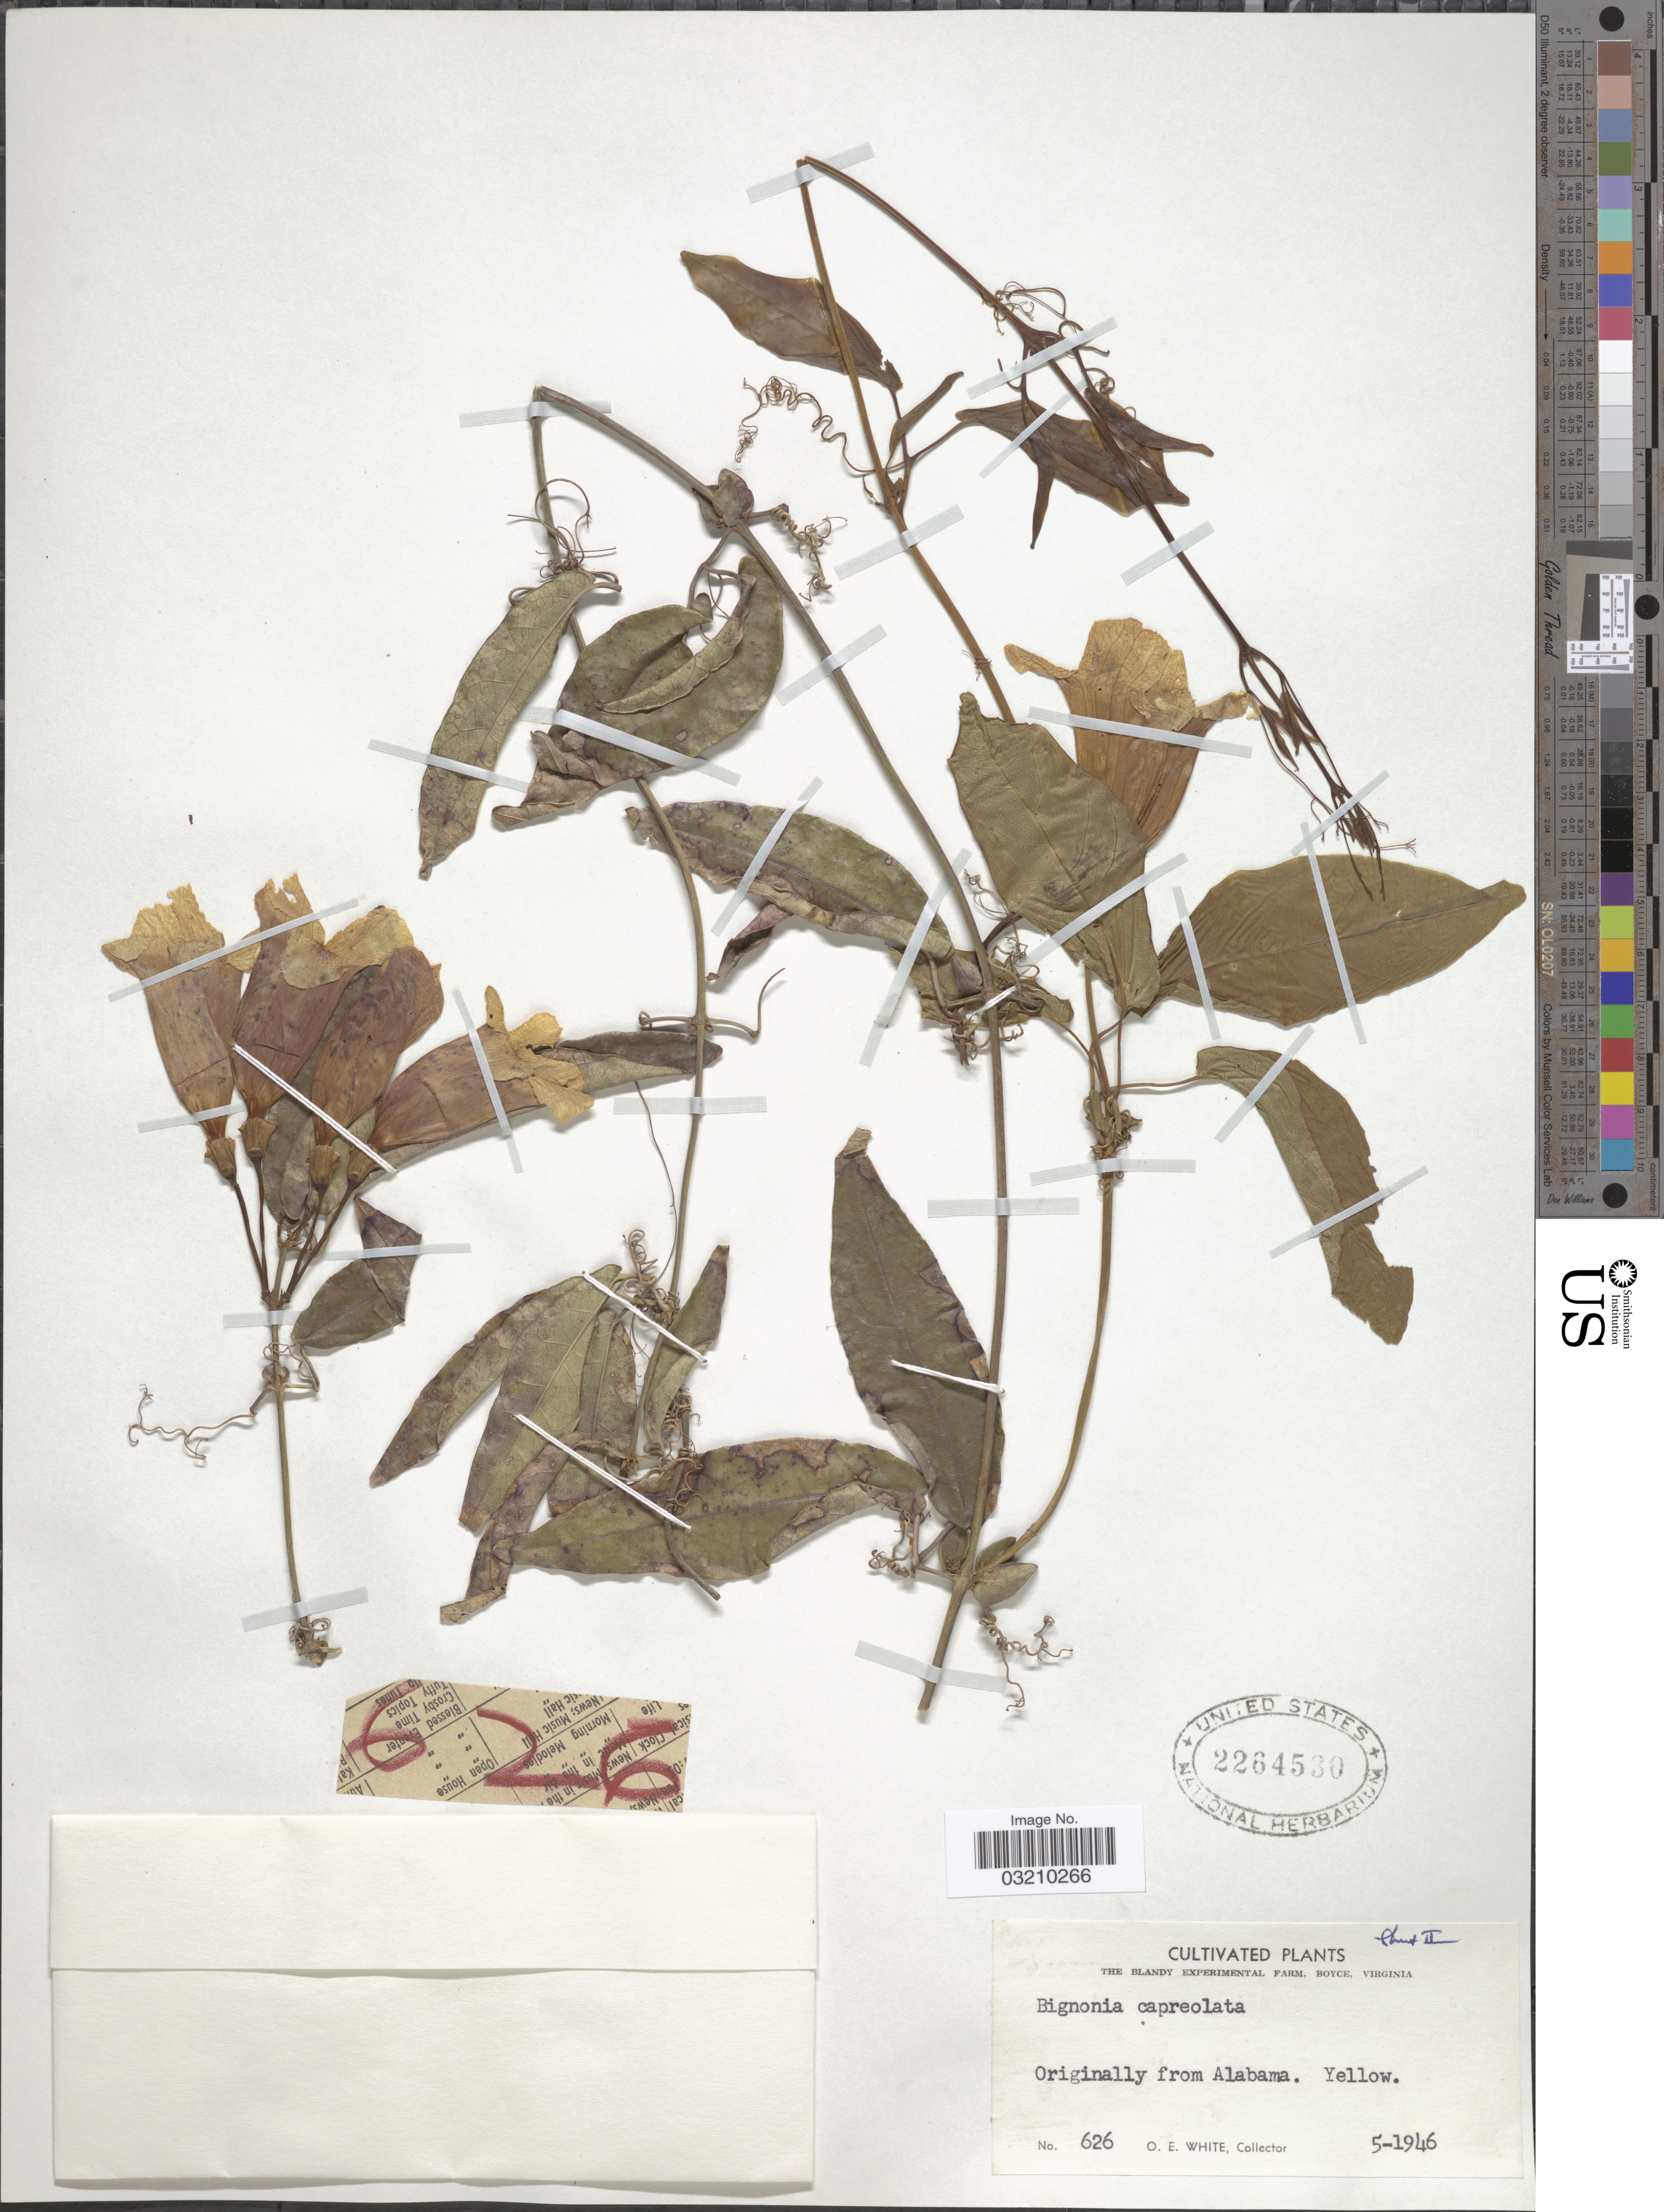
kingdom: Plantae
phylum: Tracheophyta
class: Magnoliopsida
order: Lamiales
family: Bignoniaceae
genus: Bignonia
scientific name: Bignonia capreolata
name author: L.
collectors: O. E. White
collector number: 626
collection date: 1946-05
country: United States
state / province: Virginia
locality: The Blandy Experimental Farm.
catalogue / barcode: US 2264530